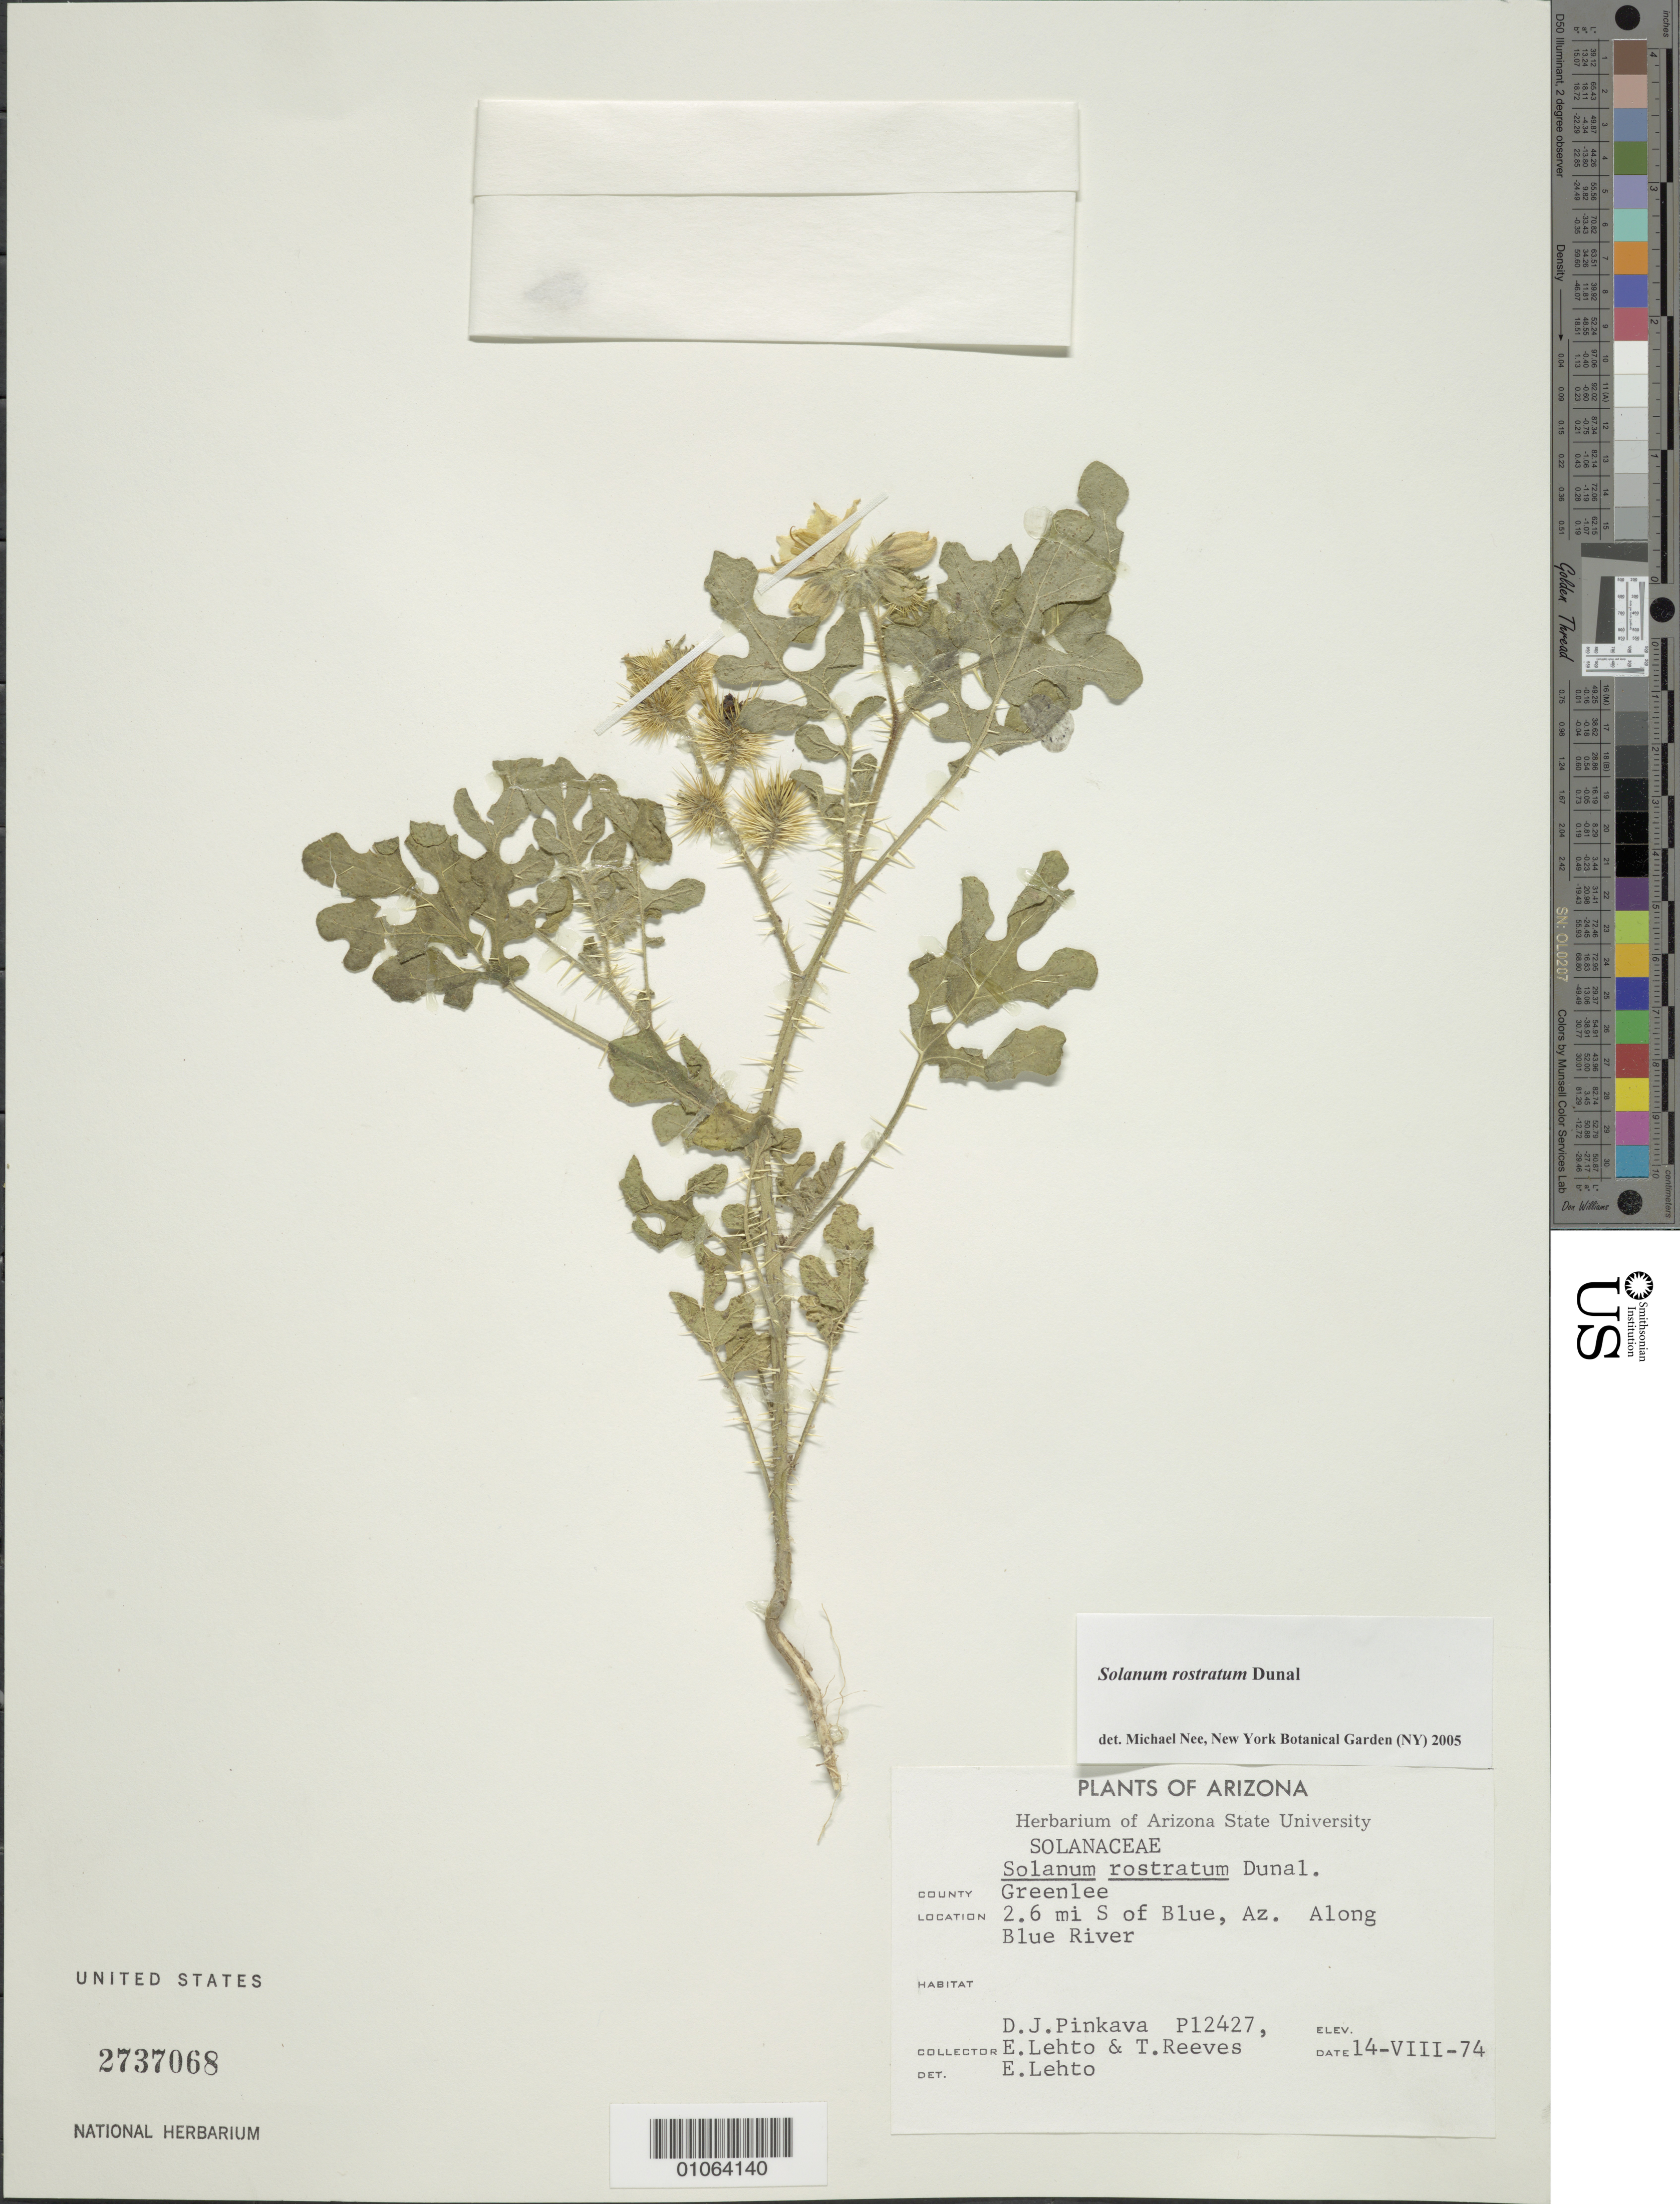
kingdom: Plantae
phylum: Tracheophyta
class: Magnoliopsida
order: Solanales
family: Solanaceae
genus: Solanum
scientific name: Solanum rostratum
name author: Dunal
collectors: D. J. Pinkava, E. Lehto & T. Reeves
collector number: P12427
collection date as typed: Transcribed d/m/y: 14/8/74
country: United States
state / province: Arizona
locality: County Greenlee. 2.6 mi S of Blue, Az. Along Blue River.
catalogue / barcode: US 2737068